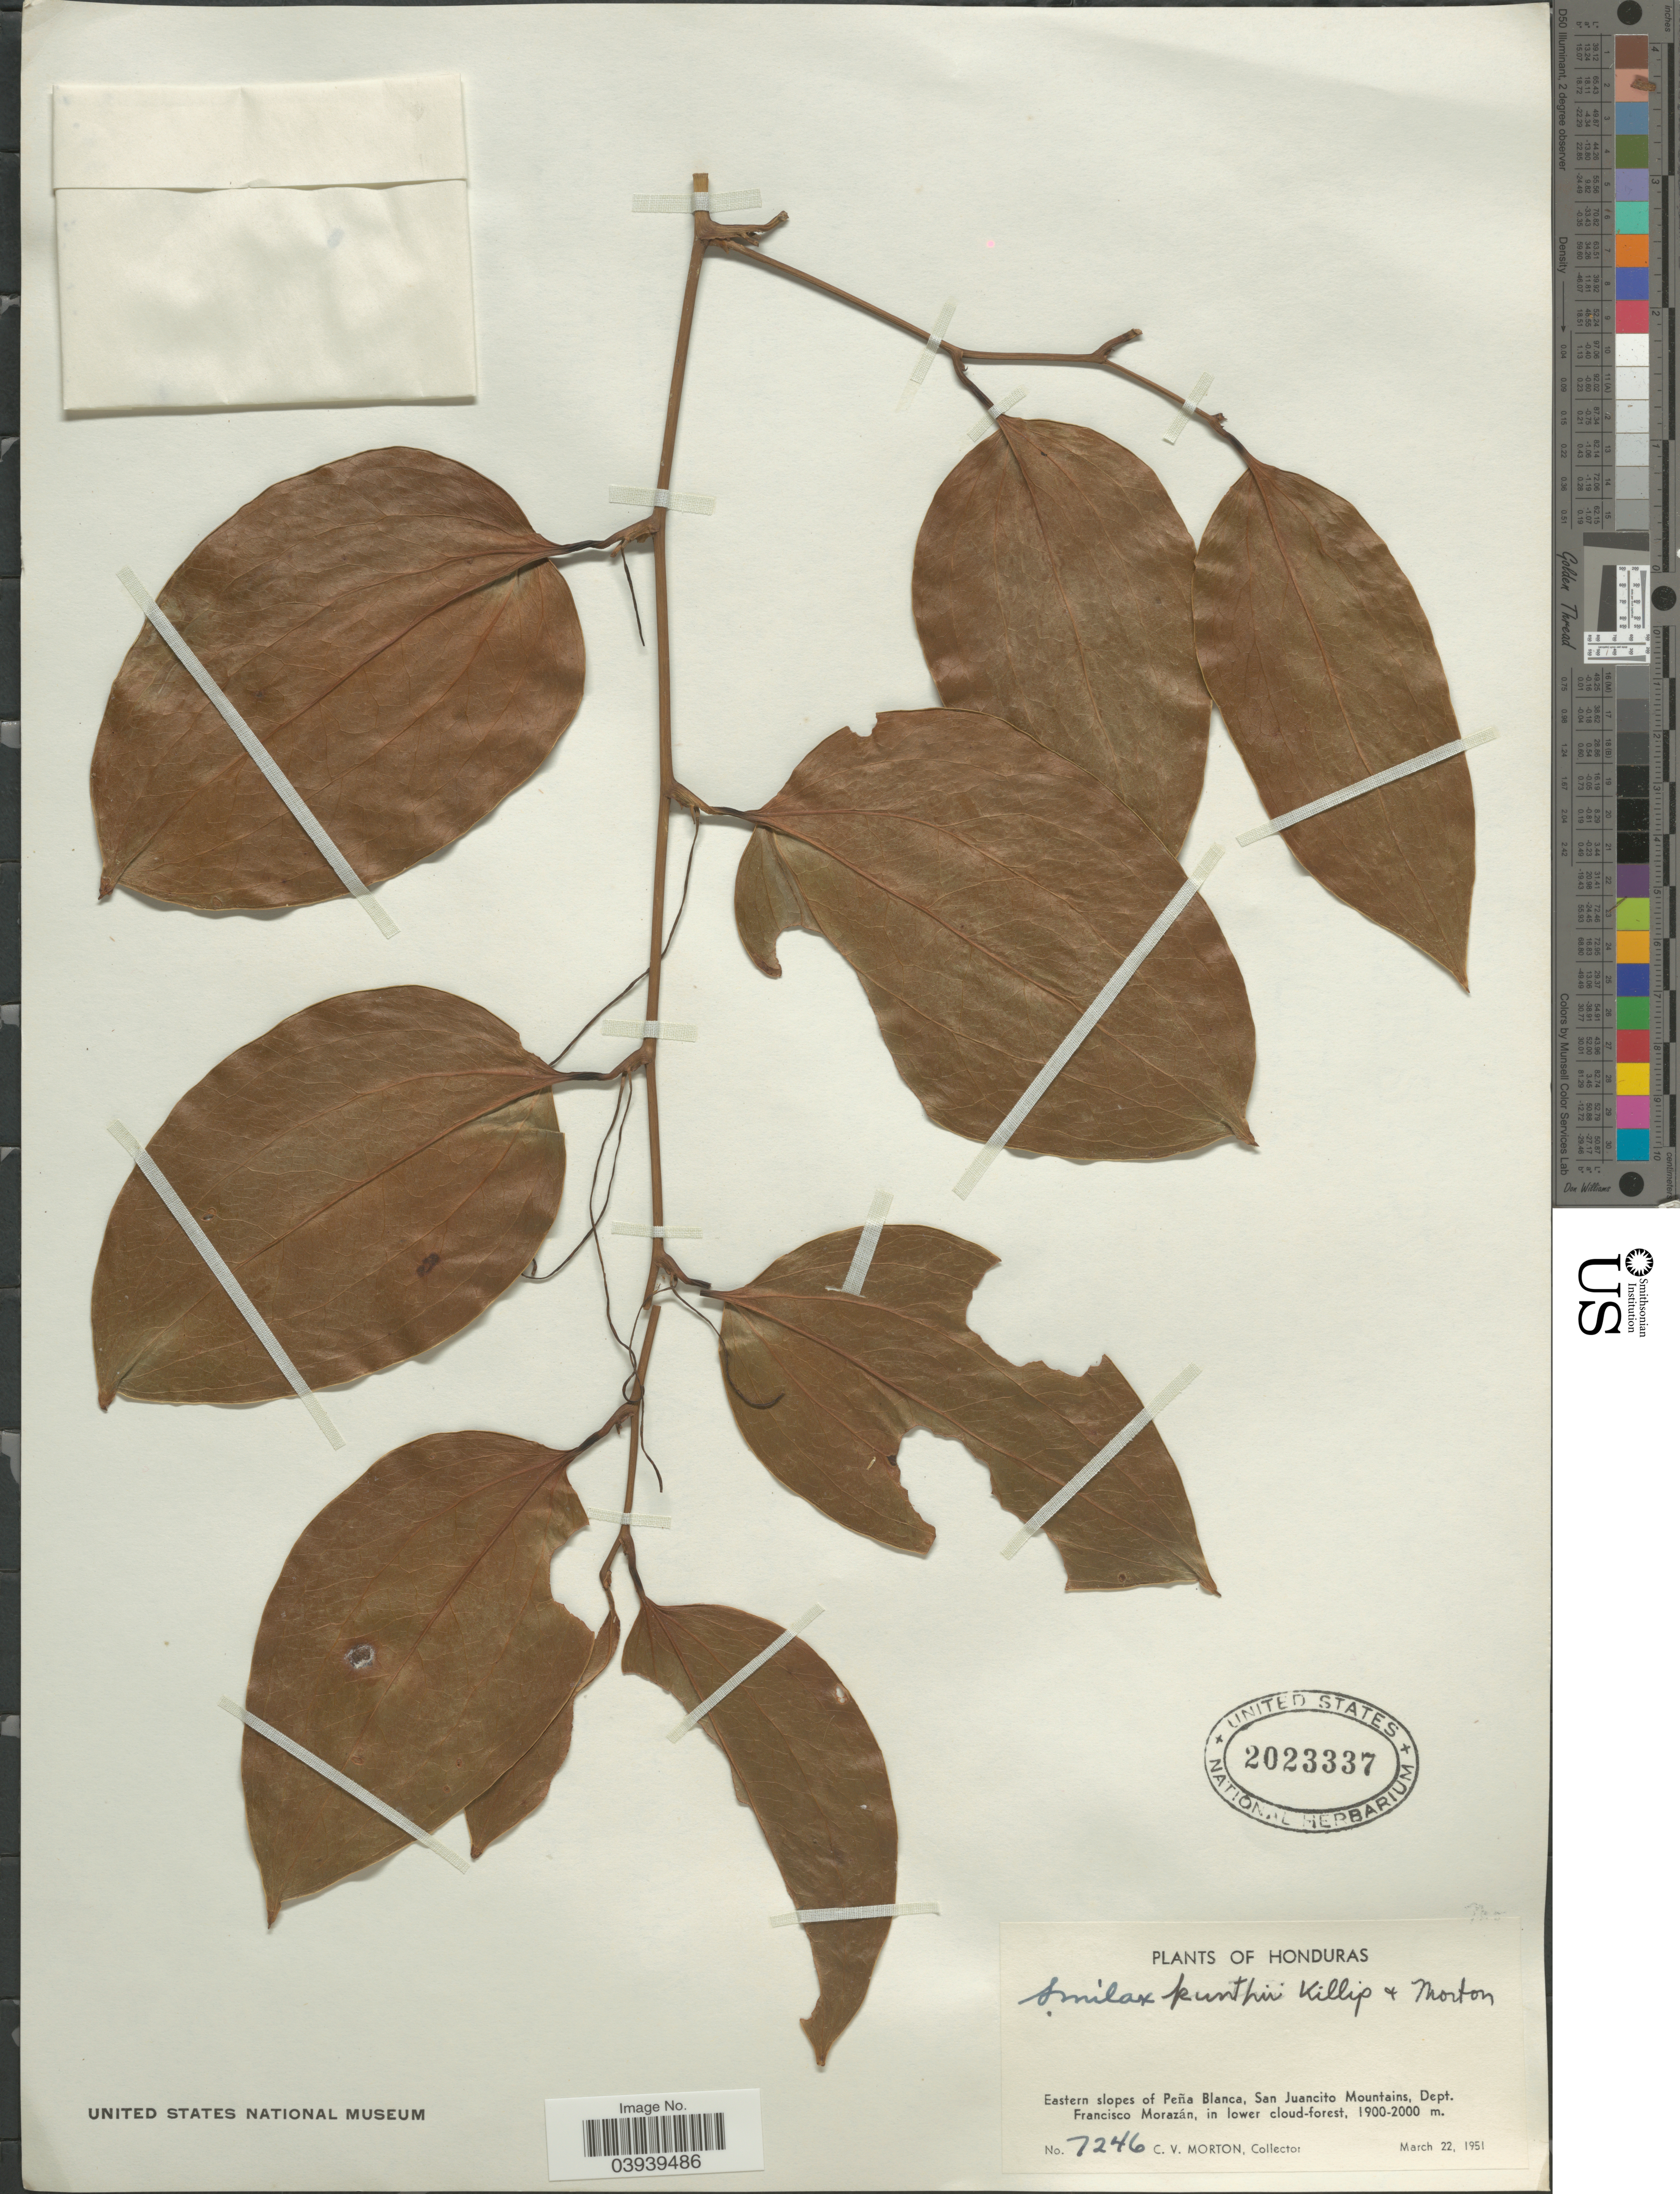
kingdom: Plantae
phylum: Tracheophyta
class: Liliopsida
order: Liliales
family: Smilacaceae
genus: Smilax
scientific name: Smilax kunthii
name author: Killip & C.V. Morton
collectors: C. V. Morton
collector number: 7246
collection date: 1951-03-22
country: Honduras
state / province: Fco. Morazán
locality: Eastern slopes of Peña Blanca, San Juancito Mountains, Dept. Francisco Morazán.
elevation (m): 1900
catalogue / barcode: US 2023337